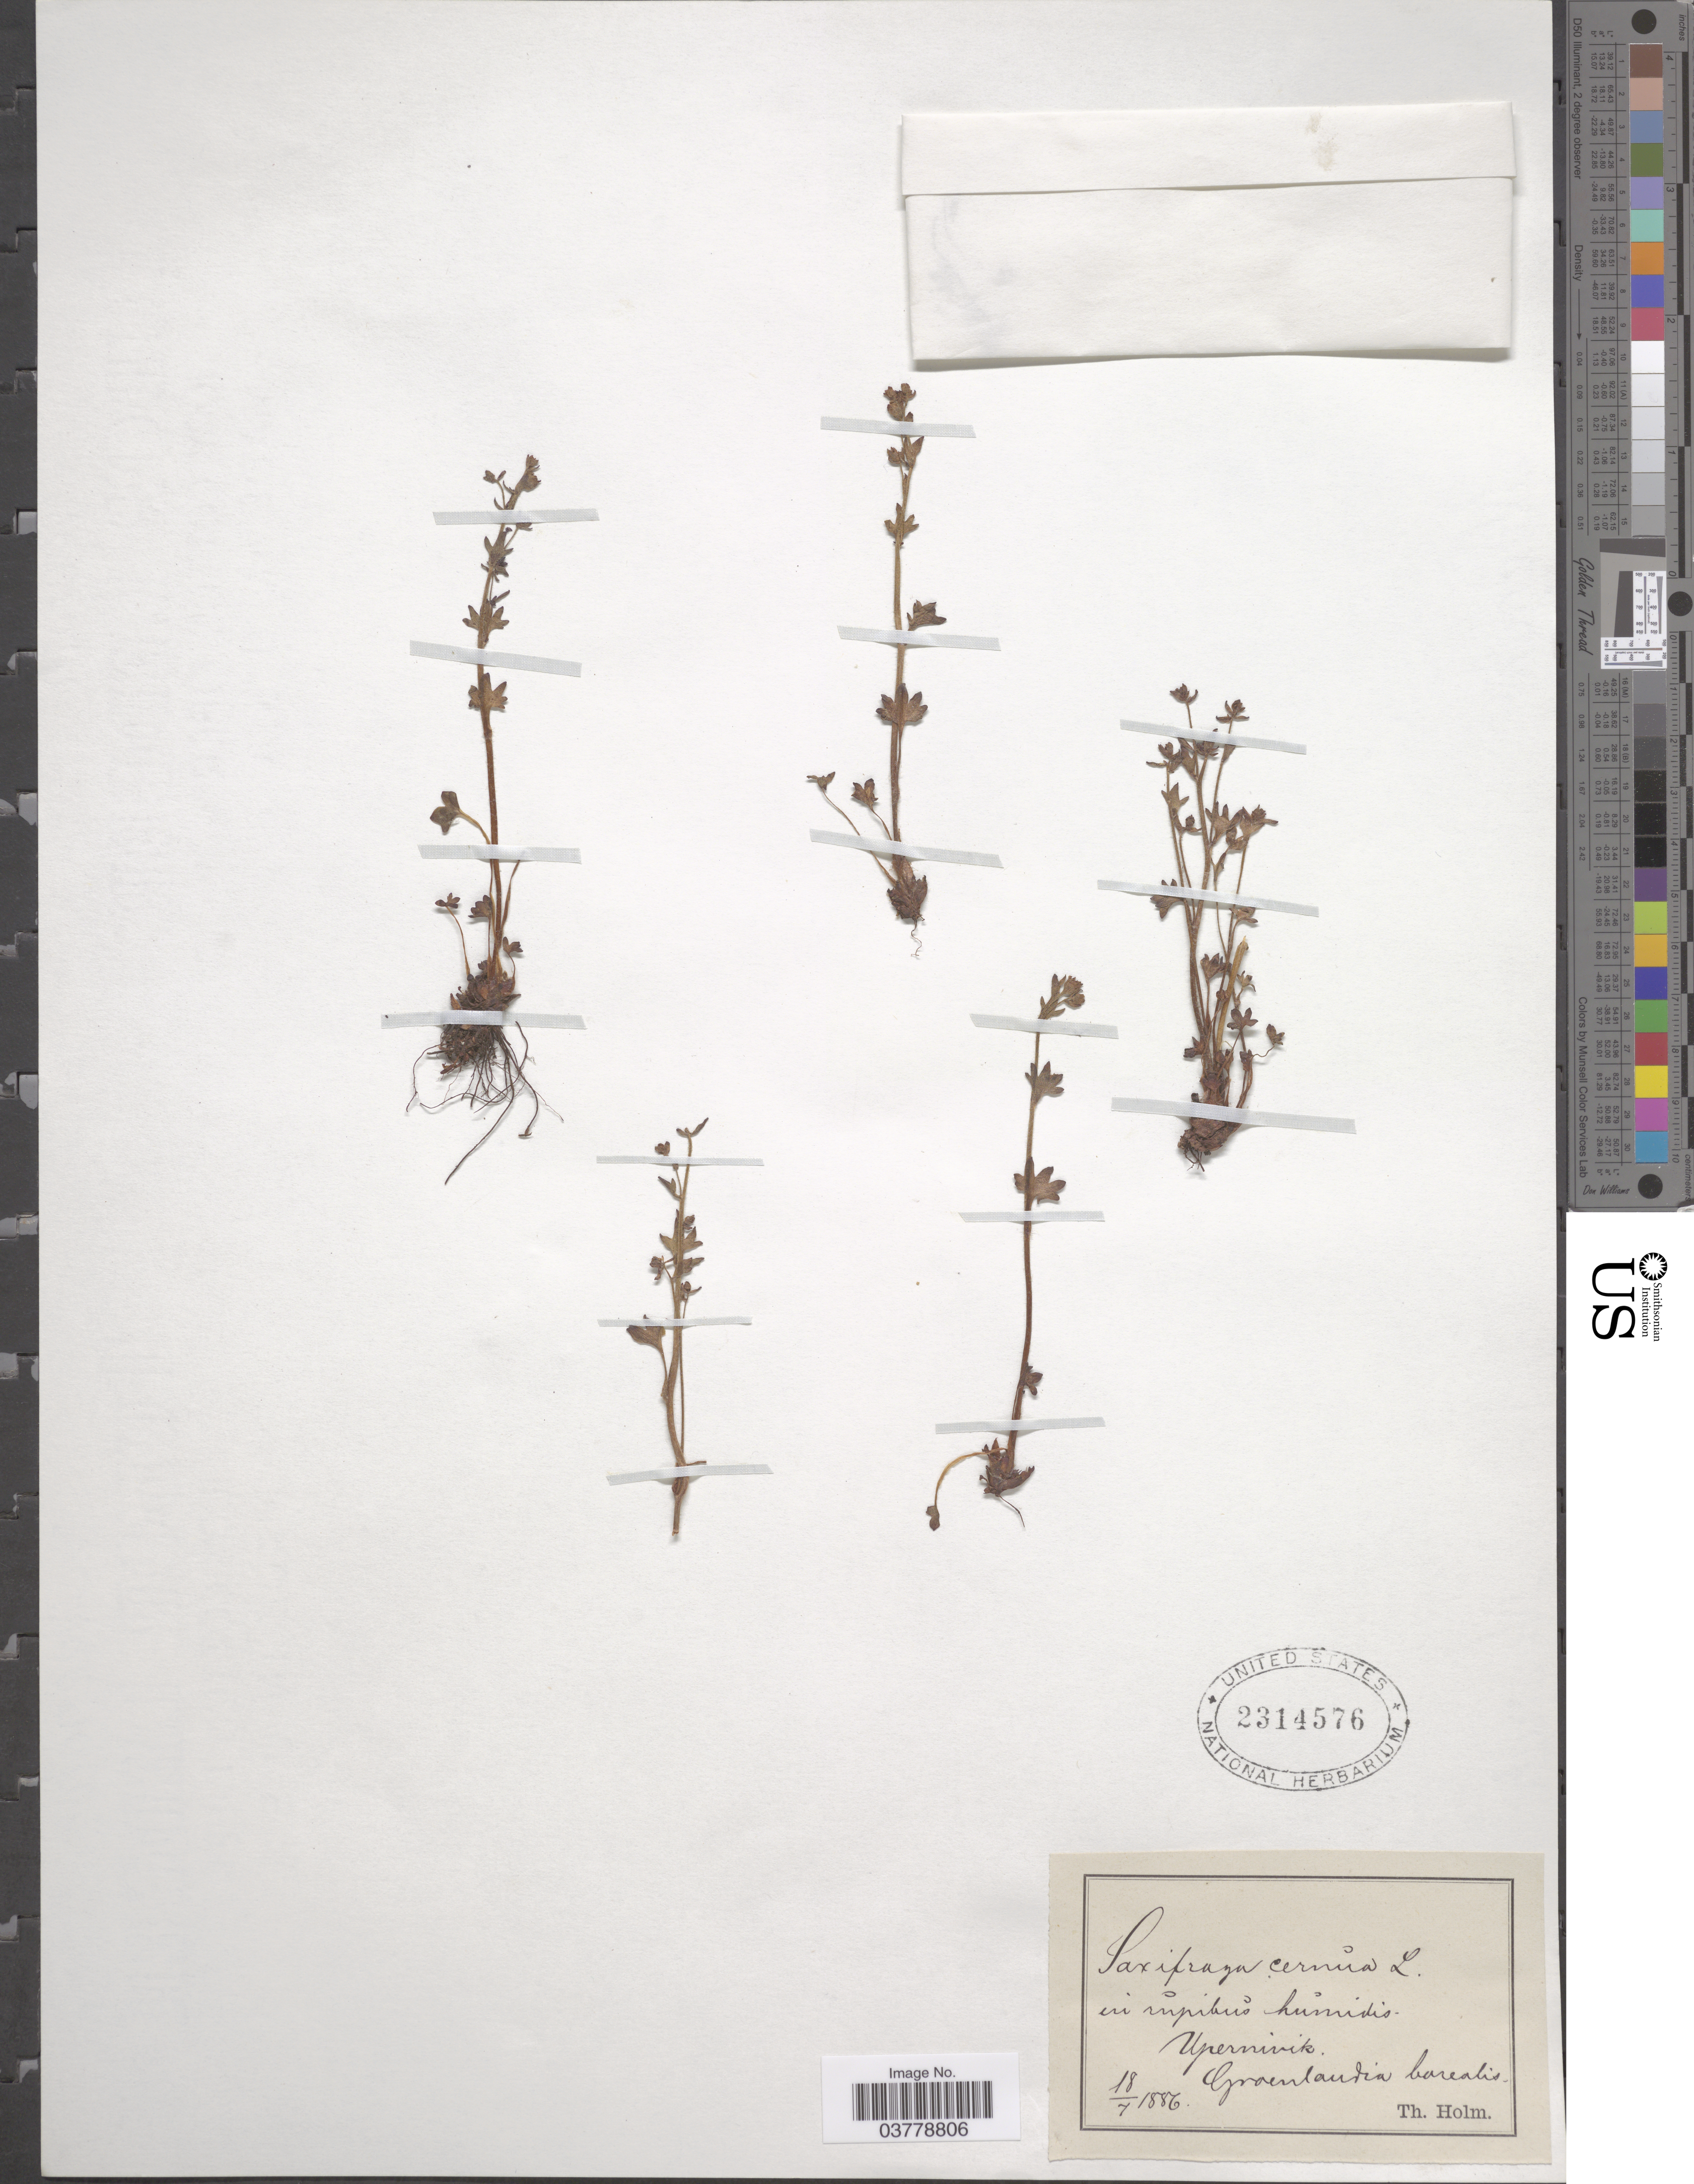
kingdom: Plantae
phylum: Tracheophyta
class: Magnoliopsida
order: Saxifragales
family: Saxifragaceae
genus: Saxifraga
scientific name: Saxifraga cernua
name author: L.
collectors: T. Holm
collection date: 1886-07-18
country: Greenland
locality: Upernivik. Groenlandia borealis.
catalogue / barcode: US 2314576